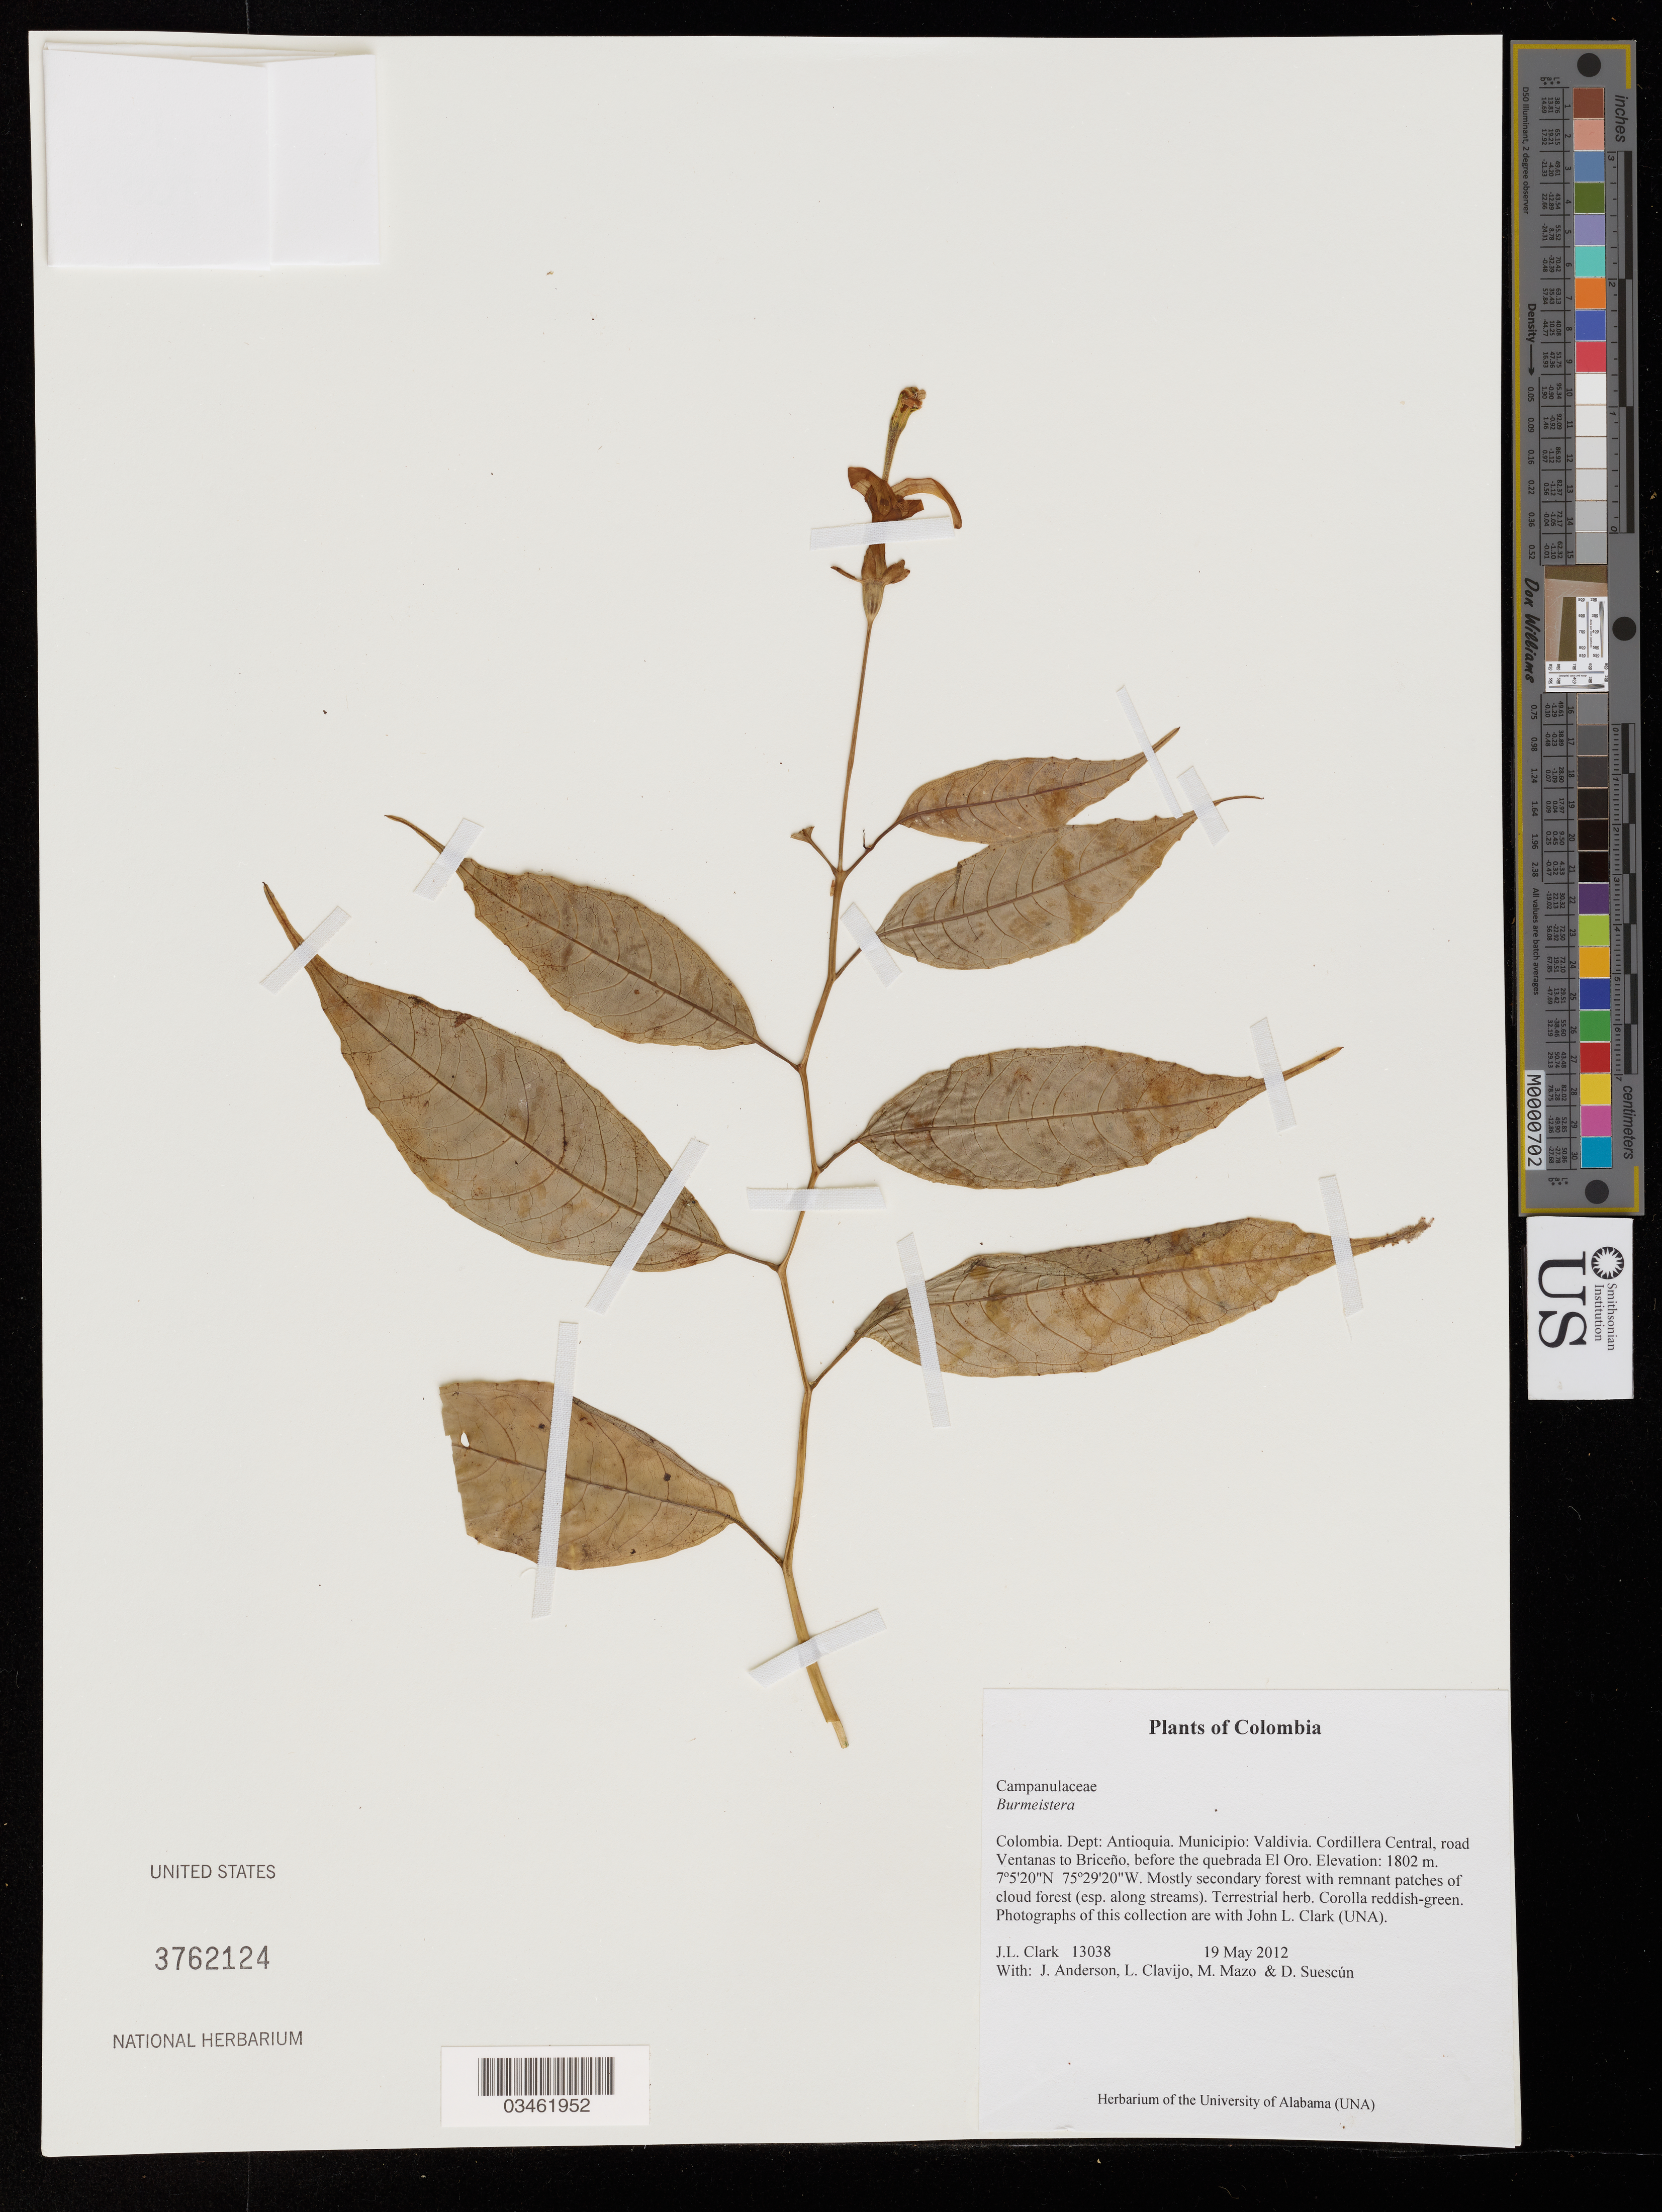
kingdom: Plantae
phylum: Tracheophyta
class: Magnoliopsida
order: Asterales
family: Campanulaceae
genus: Burmeistera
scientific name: Burmeistera sp.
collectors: J. L. Clark, J. Anderson, L. Clavijo, M. Mazo & D. Suescún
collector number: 13038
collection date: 2012-05-19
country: Colombia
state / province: Antioquia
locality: Dept: Antioquia. Municipio: Valdivia. Cordillera Central, road Ventanas to Briceño, before the quebrada El Oro.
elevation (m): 1802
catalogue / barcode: US 3762124